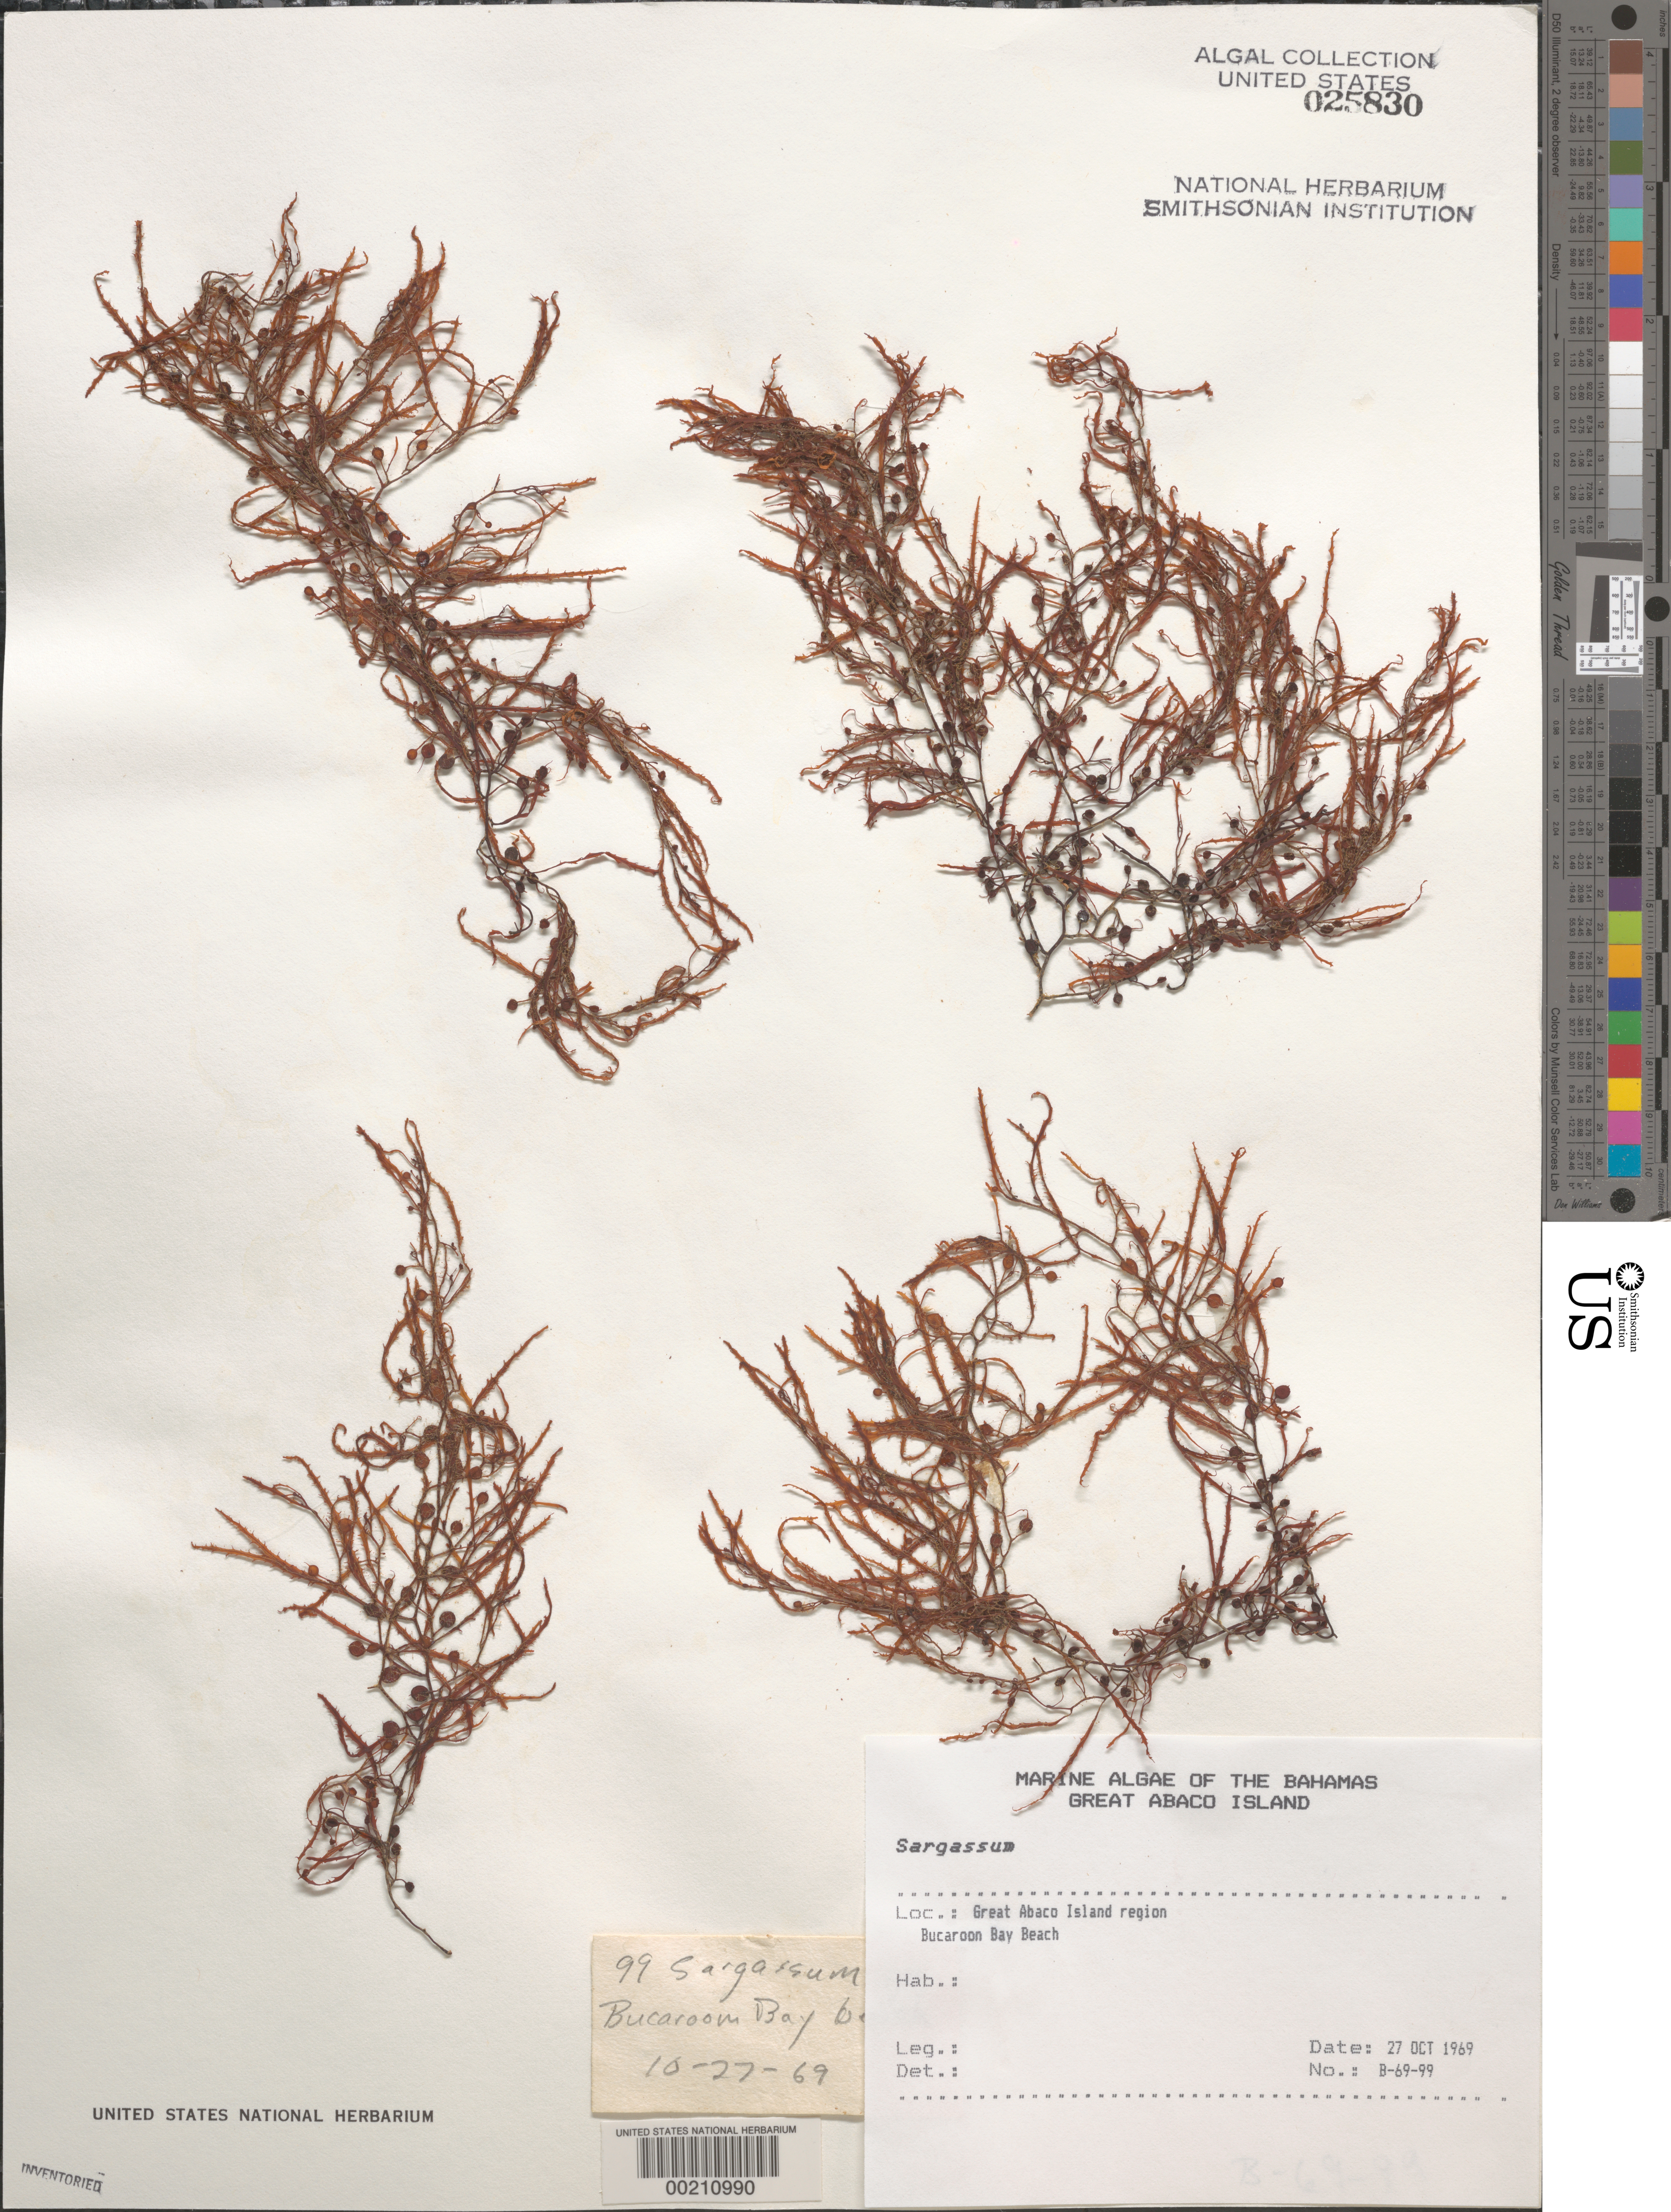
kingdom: Chromista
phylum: Ochrophyta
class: Phaeophyceae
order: Fucales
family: Sargassaceae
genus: Sargassum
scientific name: Sargassum sp.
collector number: B-69-99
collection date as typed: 27 Oct 1969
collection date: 1969-10-27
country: Bahamas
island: Great Abaco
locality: Buckaroon Bay Beach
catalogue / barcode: US 25830